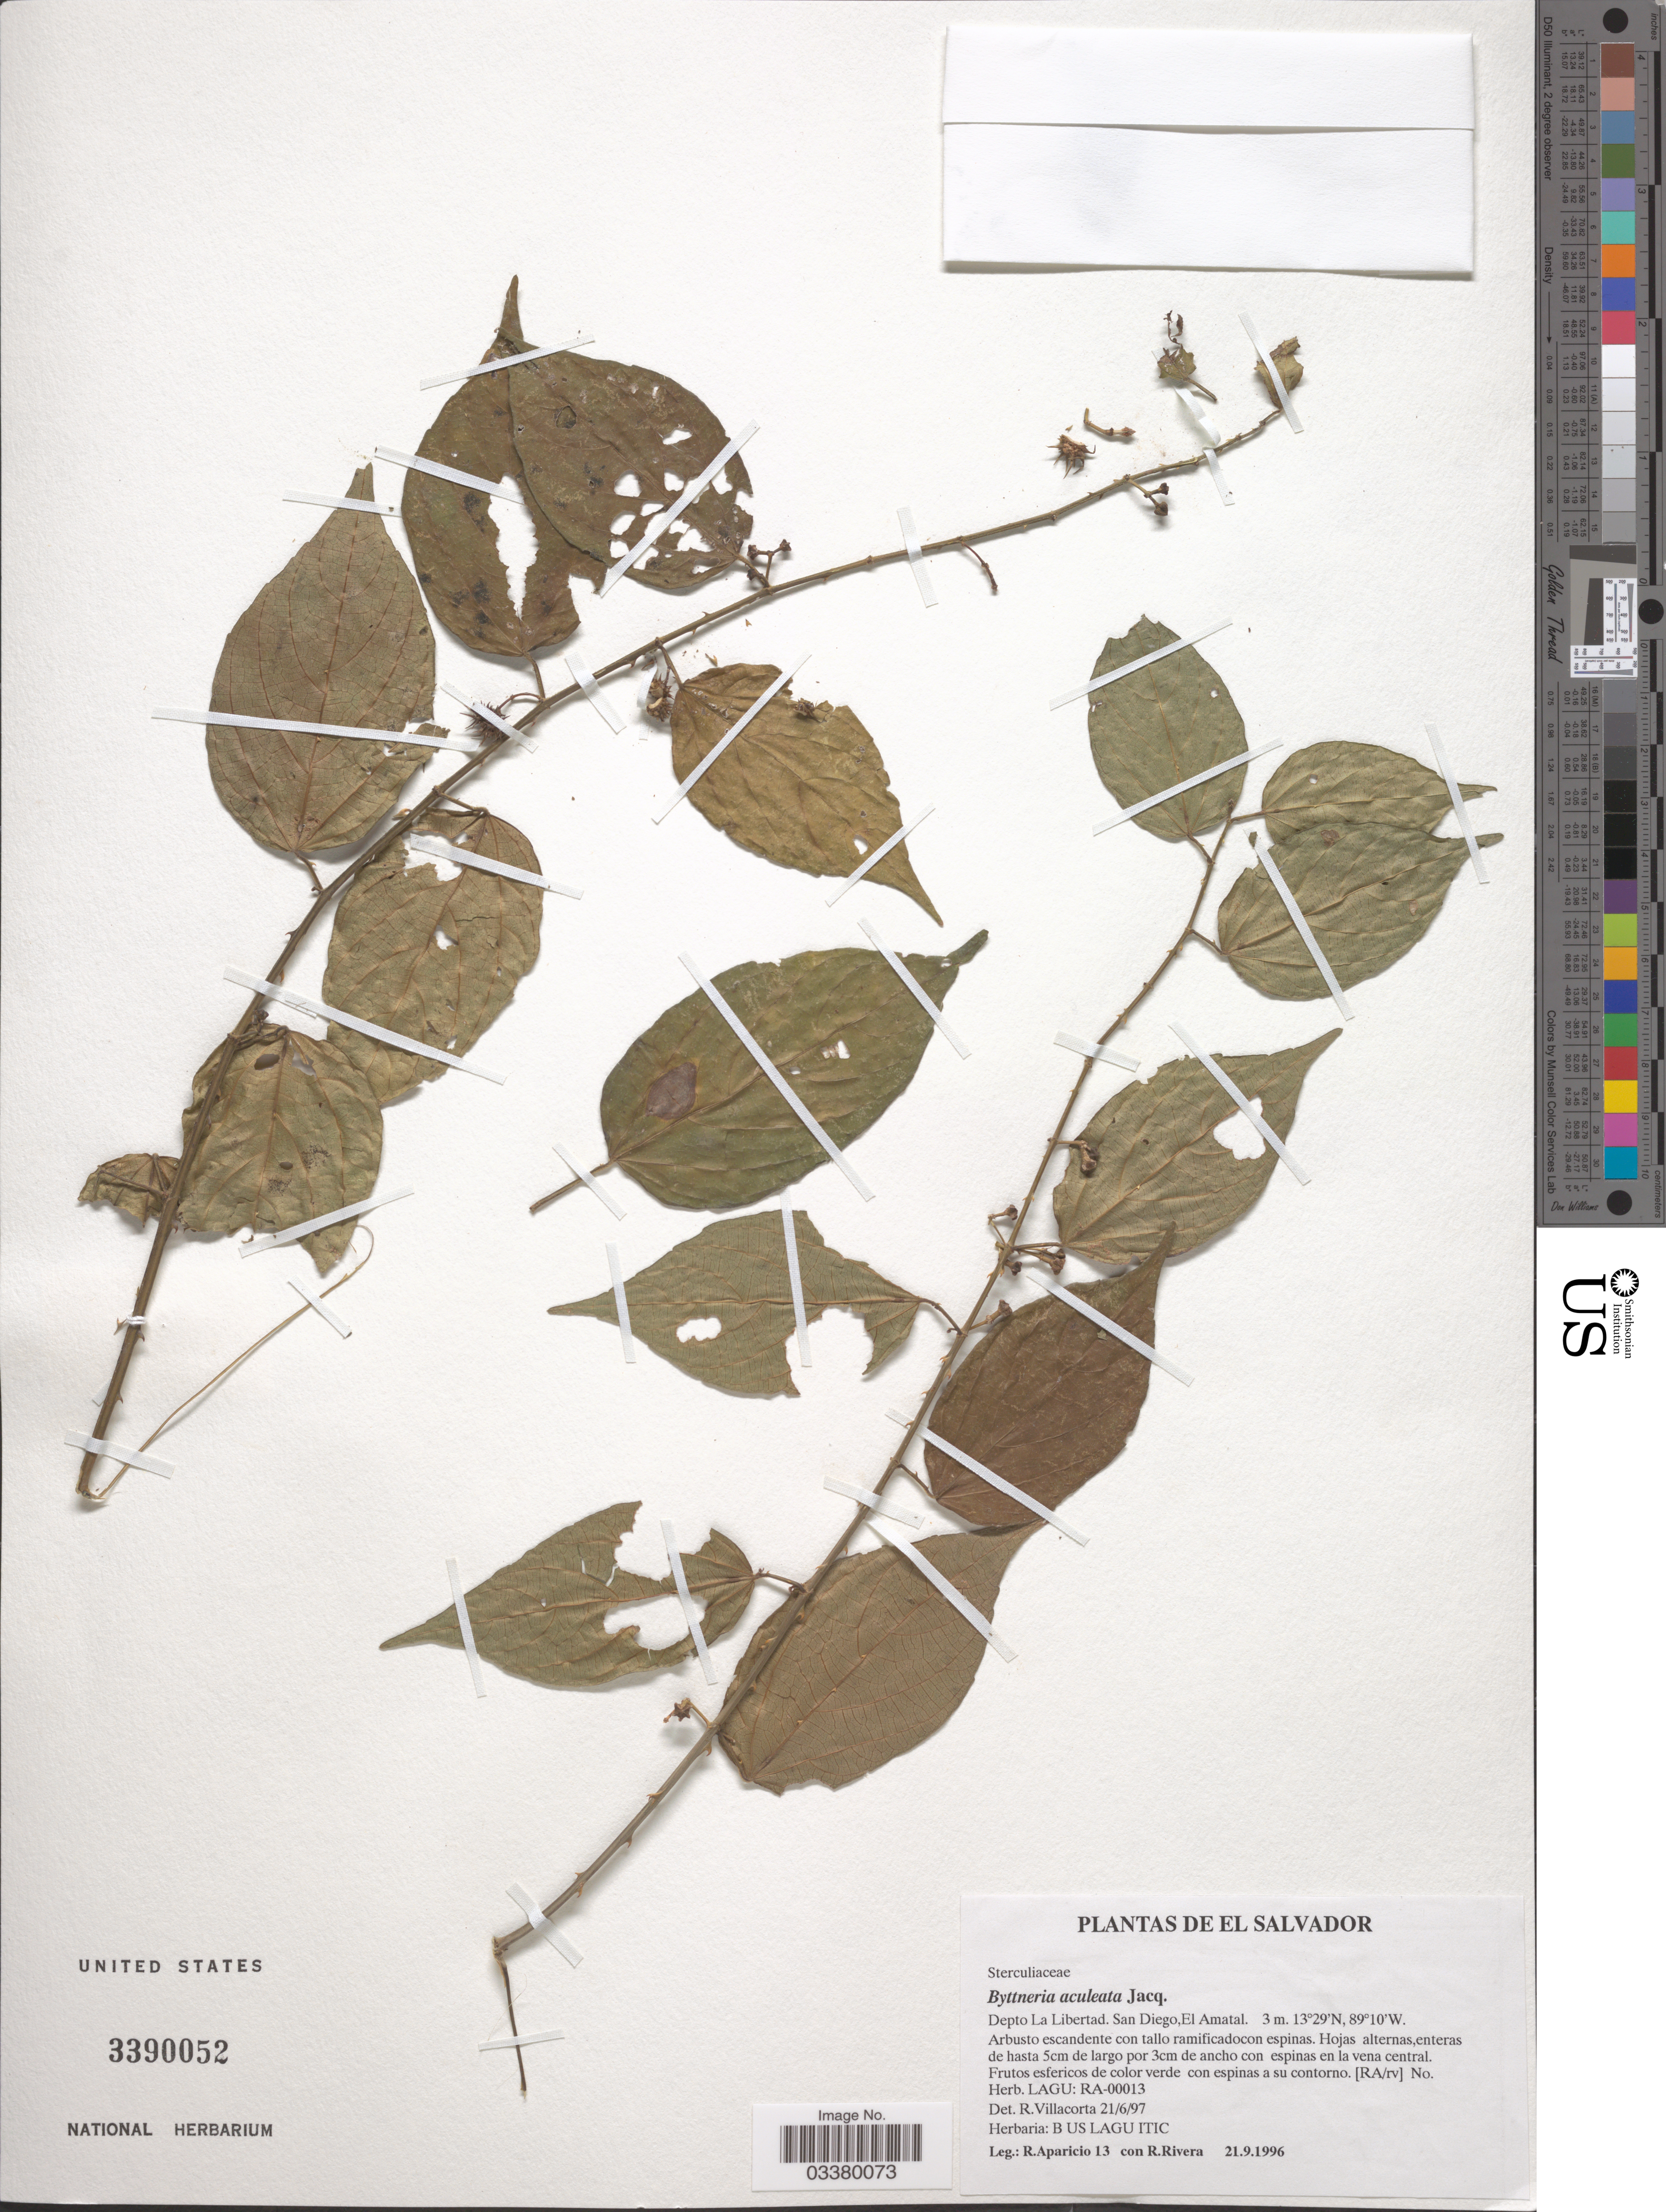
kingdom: Plantae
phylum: Tracheophyta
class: Magnoliopsida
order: Malvales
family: Malvaceae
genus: Byttneria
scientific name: Byttneria aculeata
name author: (Jacq.) Jacq.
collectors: R. Aparicio & R. Rivera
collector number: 13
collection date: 1996-09-21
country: El Salvador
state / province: La Libertad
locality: Depto La Libertad. San Diego, El Amatal.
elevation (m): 3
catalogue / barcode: US 3390052